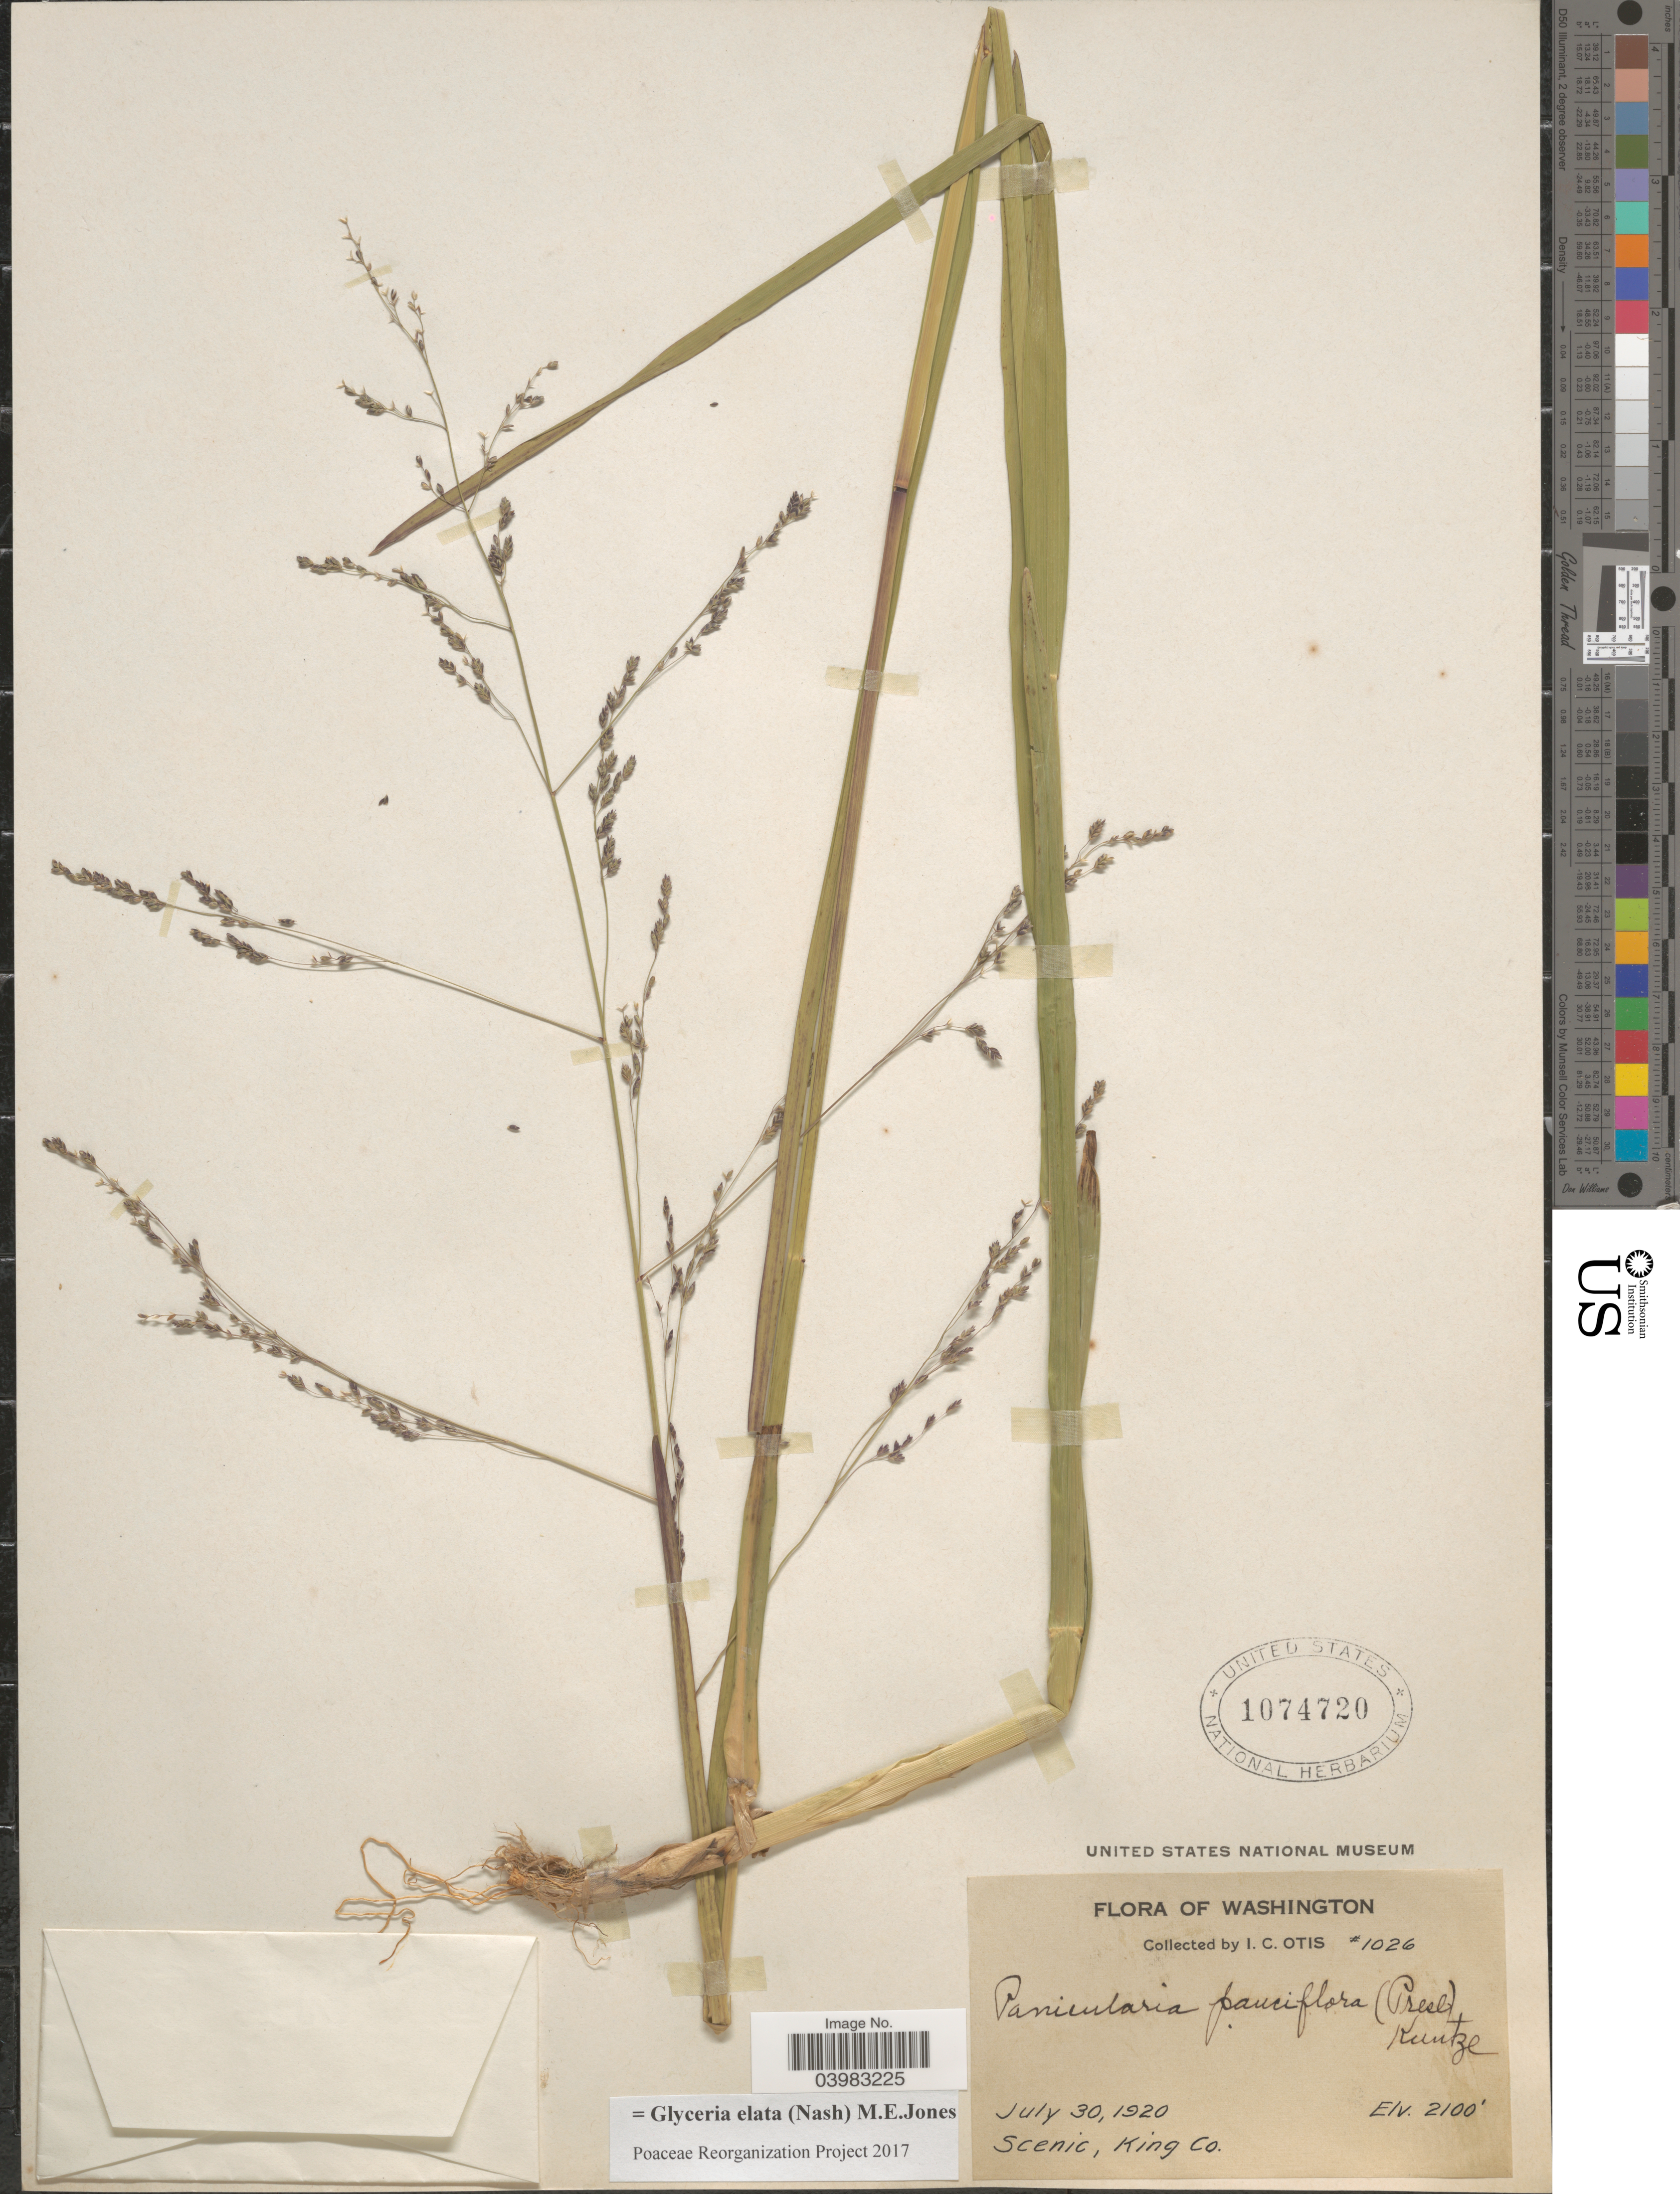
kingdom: Plantae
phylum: Tracheophyta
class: Liliopsida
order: Poales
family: Poaceae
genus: Glyceria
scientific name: Glyceria elata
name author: (Nash) M.E. Jones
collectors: I. C. Otis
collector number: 1026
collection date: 1920-07-30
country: United States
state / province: Washington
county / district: King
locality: Scenic, King Co.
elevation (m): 640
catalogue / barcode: US 1074720